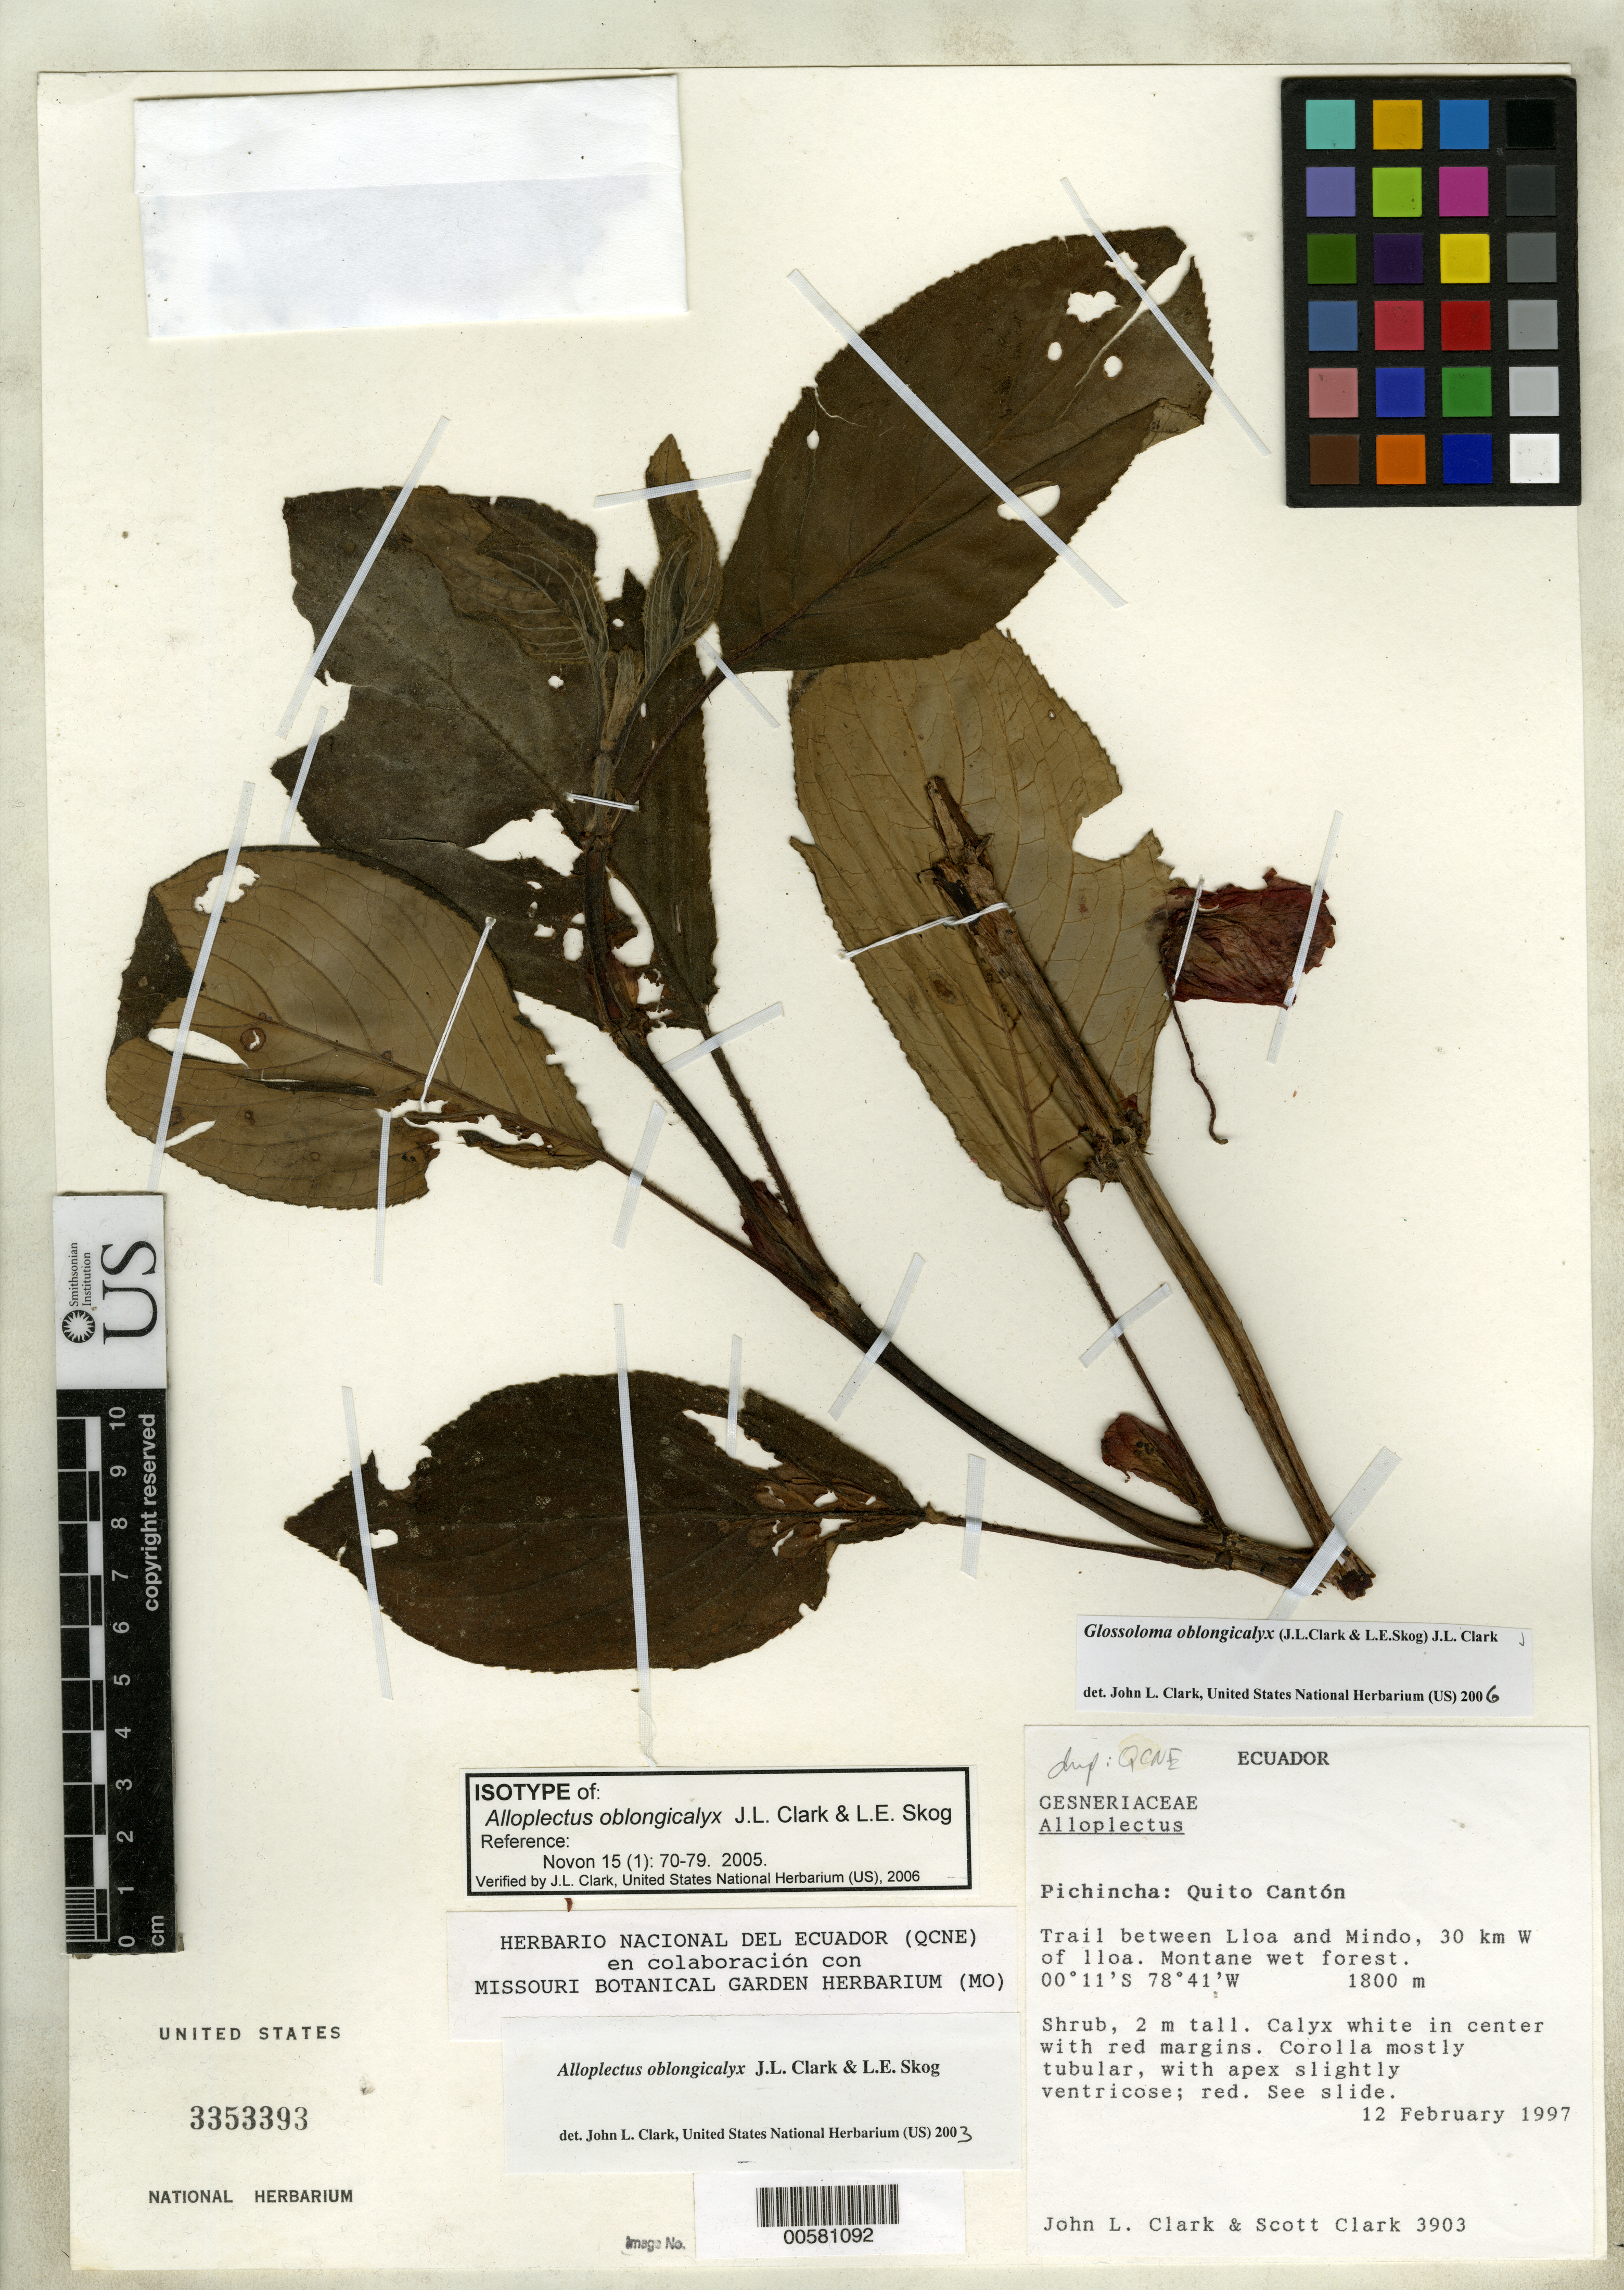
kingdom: Plantae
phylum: Tracheophyta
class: Magnoliopsida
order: Lamiales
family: Gesneriaceae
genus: Alloplectus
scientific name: Alloplectus oblongicalyx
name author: J.L. Clark & L.E. Skog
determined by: Clark, J. L., (SEL), The Marie Selby Botanical Garden (UNITED STATES)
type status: Isotype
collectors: J. L. Clark & S. Clark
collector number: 3903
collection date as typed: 12 Feb 1997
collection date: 1997-02-12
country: Ecuador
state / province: Pichincha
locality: Pichincha: Quito Cantón. Trail between lloa and Mindo, 30 km W of Lloa.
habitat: Montane wet forest.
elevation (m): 1800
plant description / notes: Holotype at QCNE.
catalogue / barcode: US 3353393